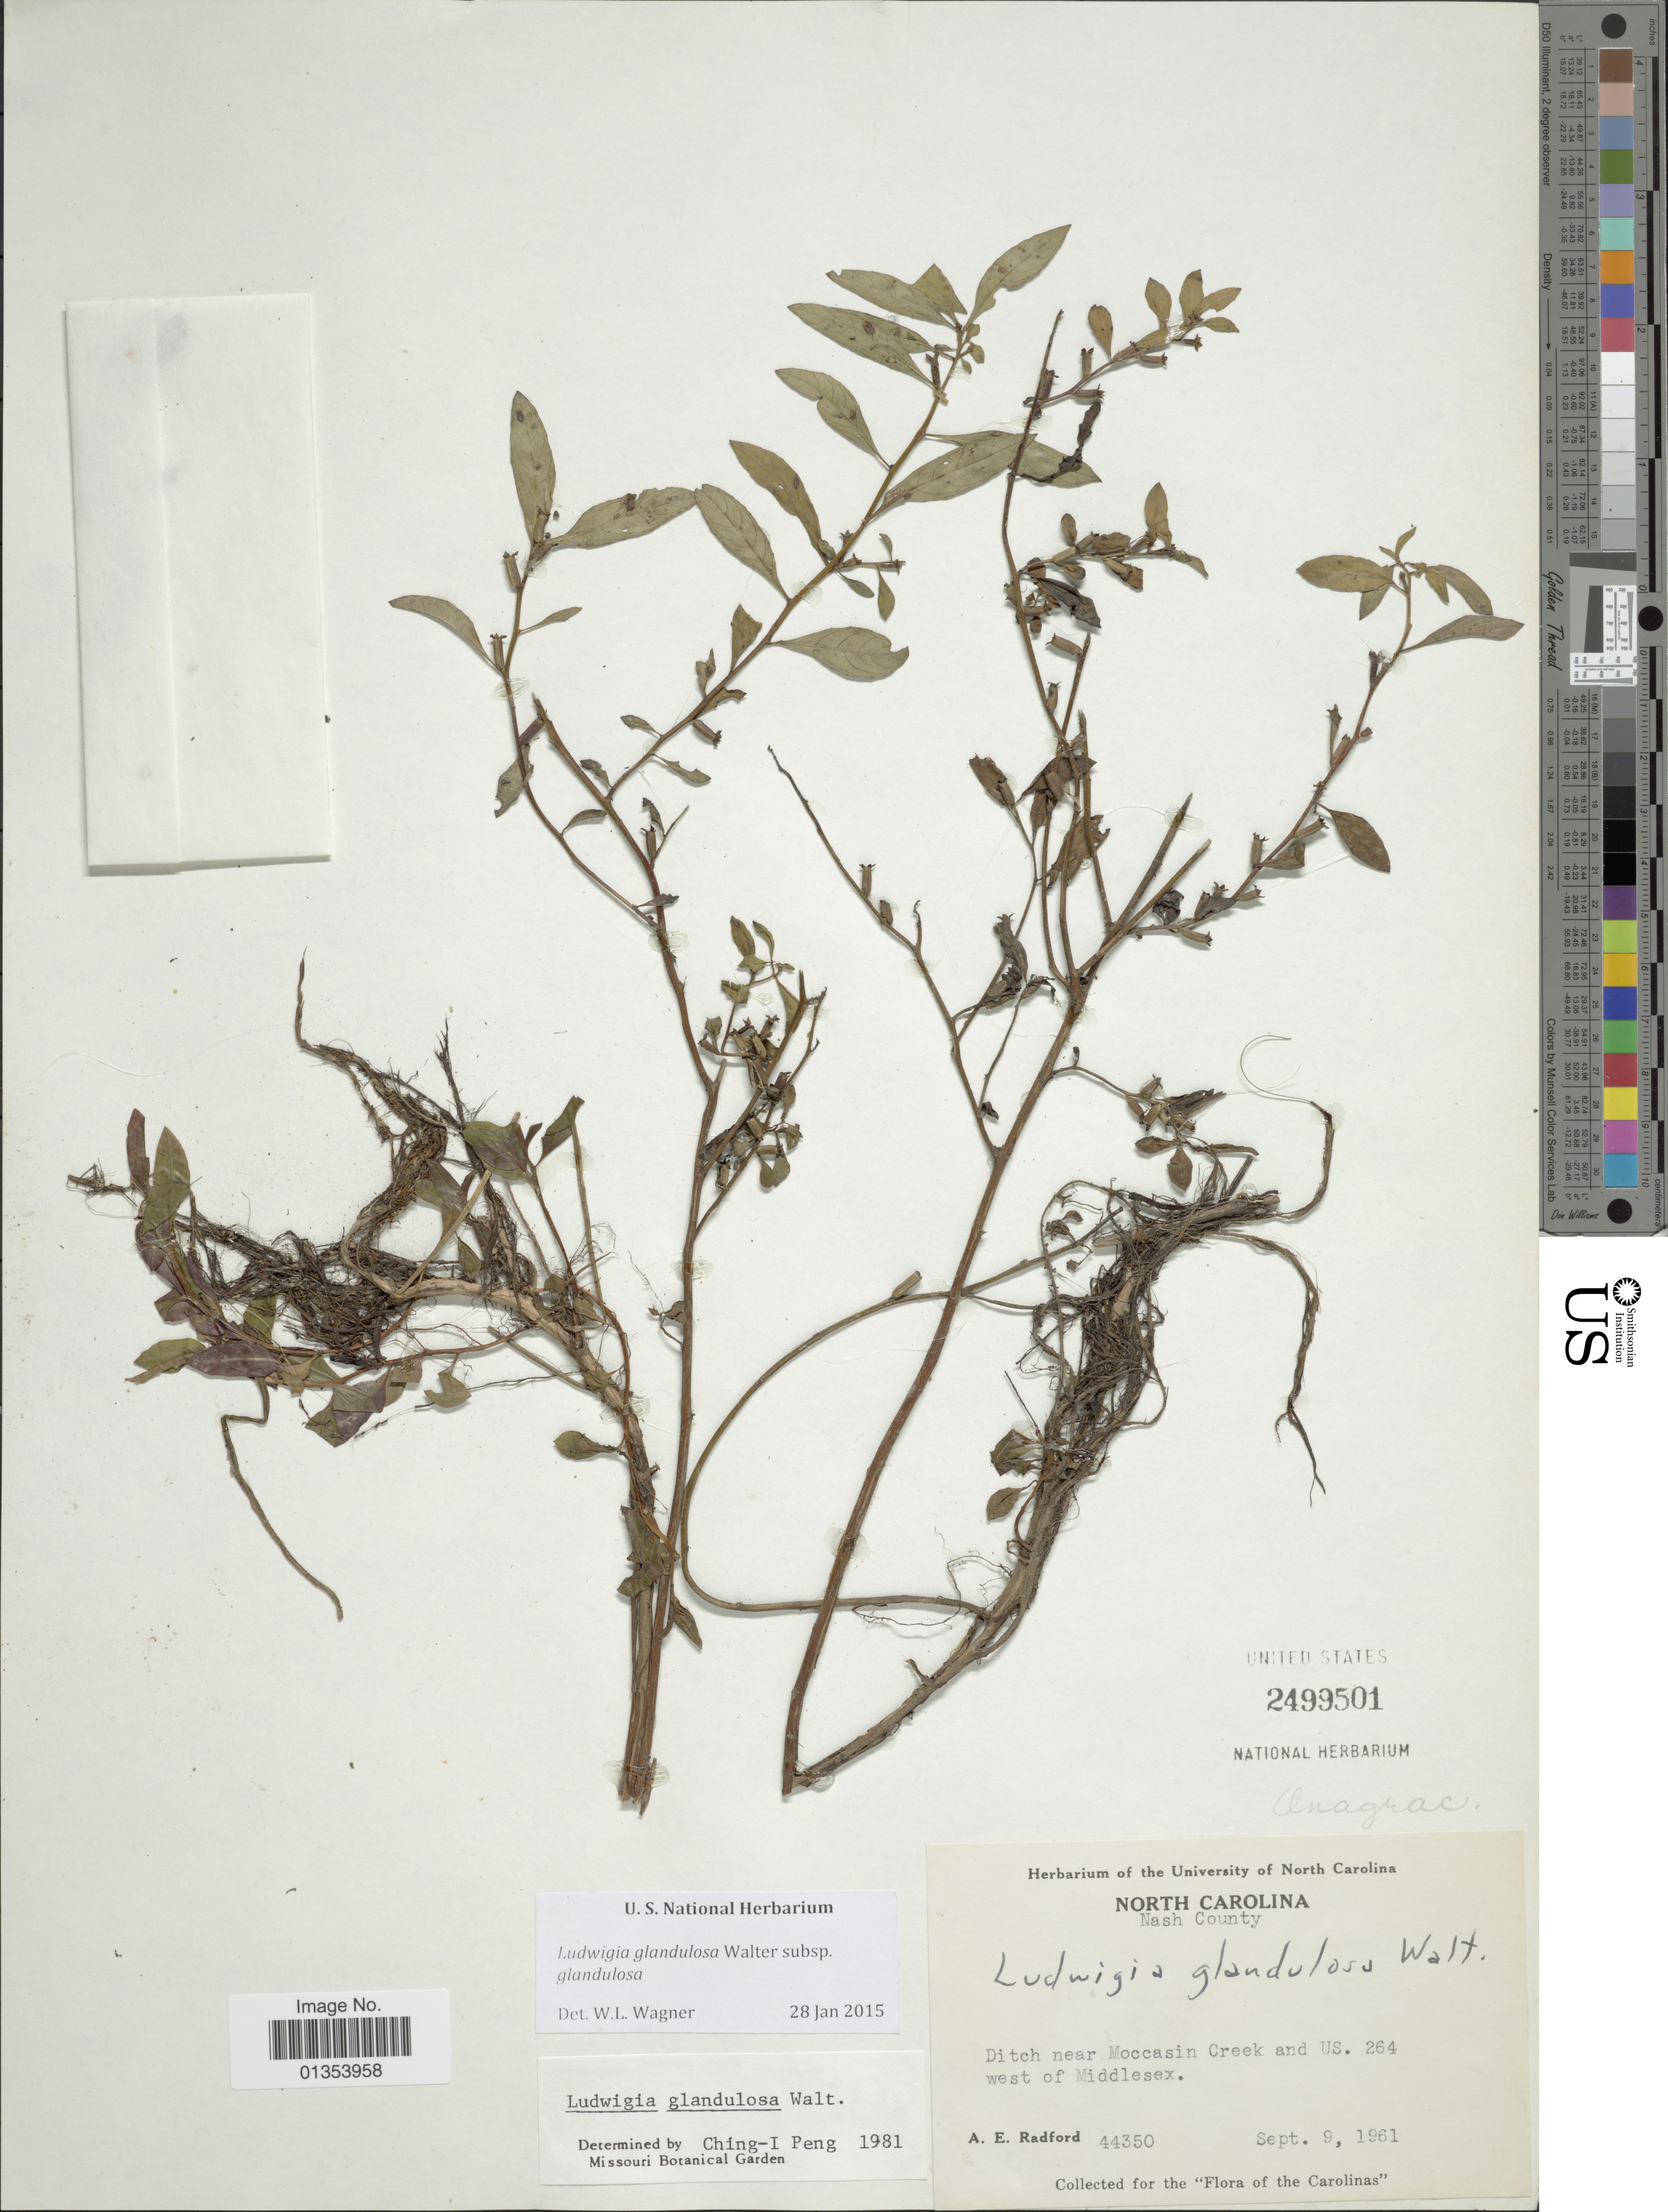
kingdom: Plantae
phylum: Tracheophyta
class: Magnoliopsida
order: Myrtales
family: Onagraceae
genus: Ludwigia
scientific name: Ludwigia glandulosa subsp. glandulosa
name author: Walter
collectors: A. E. Radford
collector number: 44350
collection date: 1961-09-09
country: United States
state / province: North Carolina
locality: Nash County, near Moccasin Creek and US. 264 west of Middlesex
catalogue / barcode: US 2499501